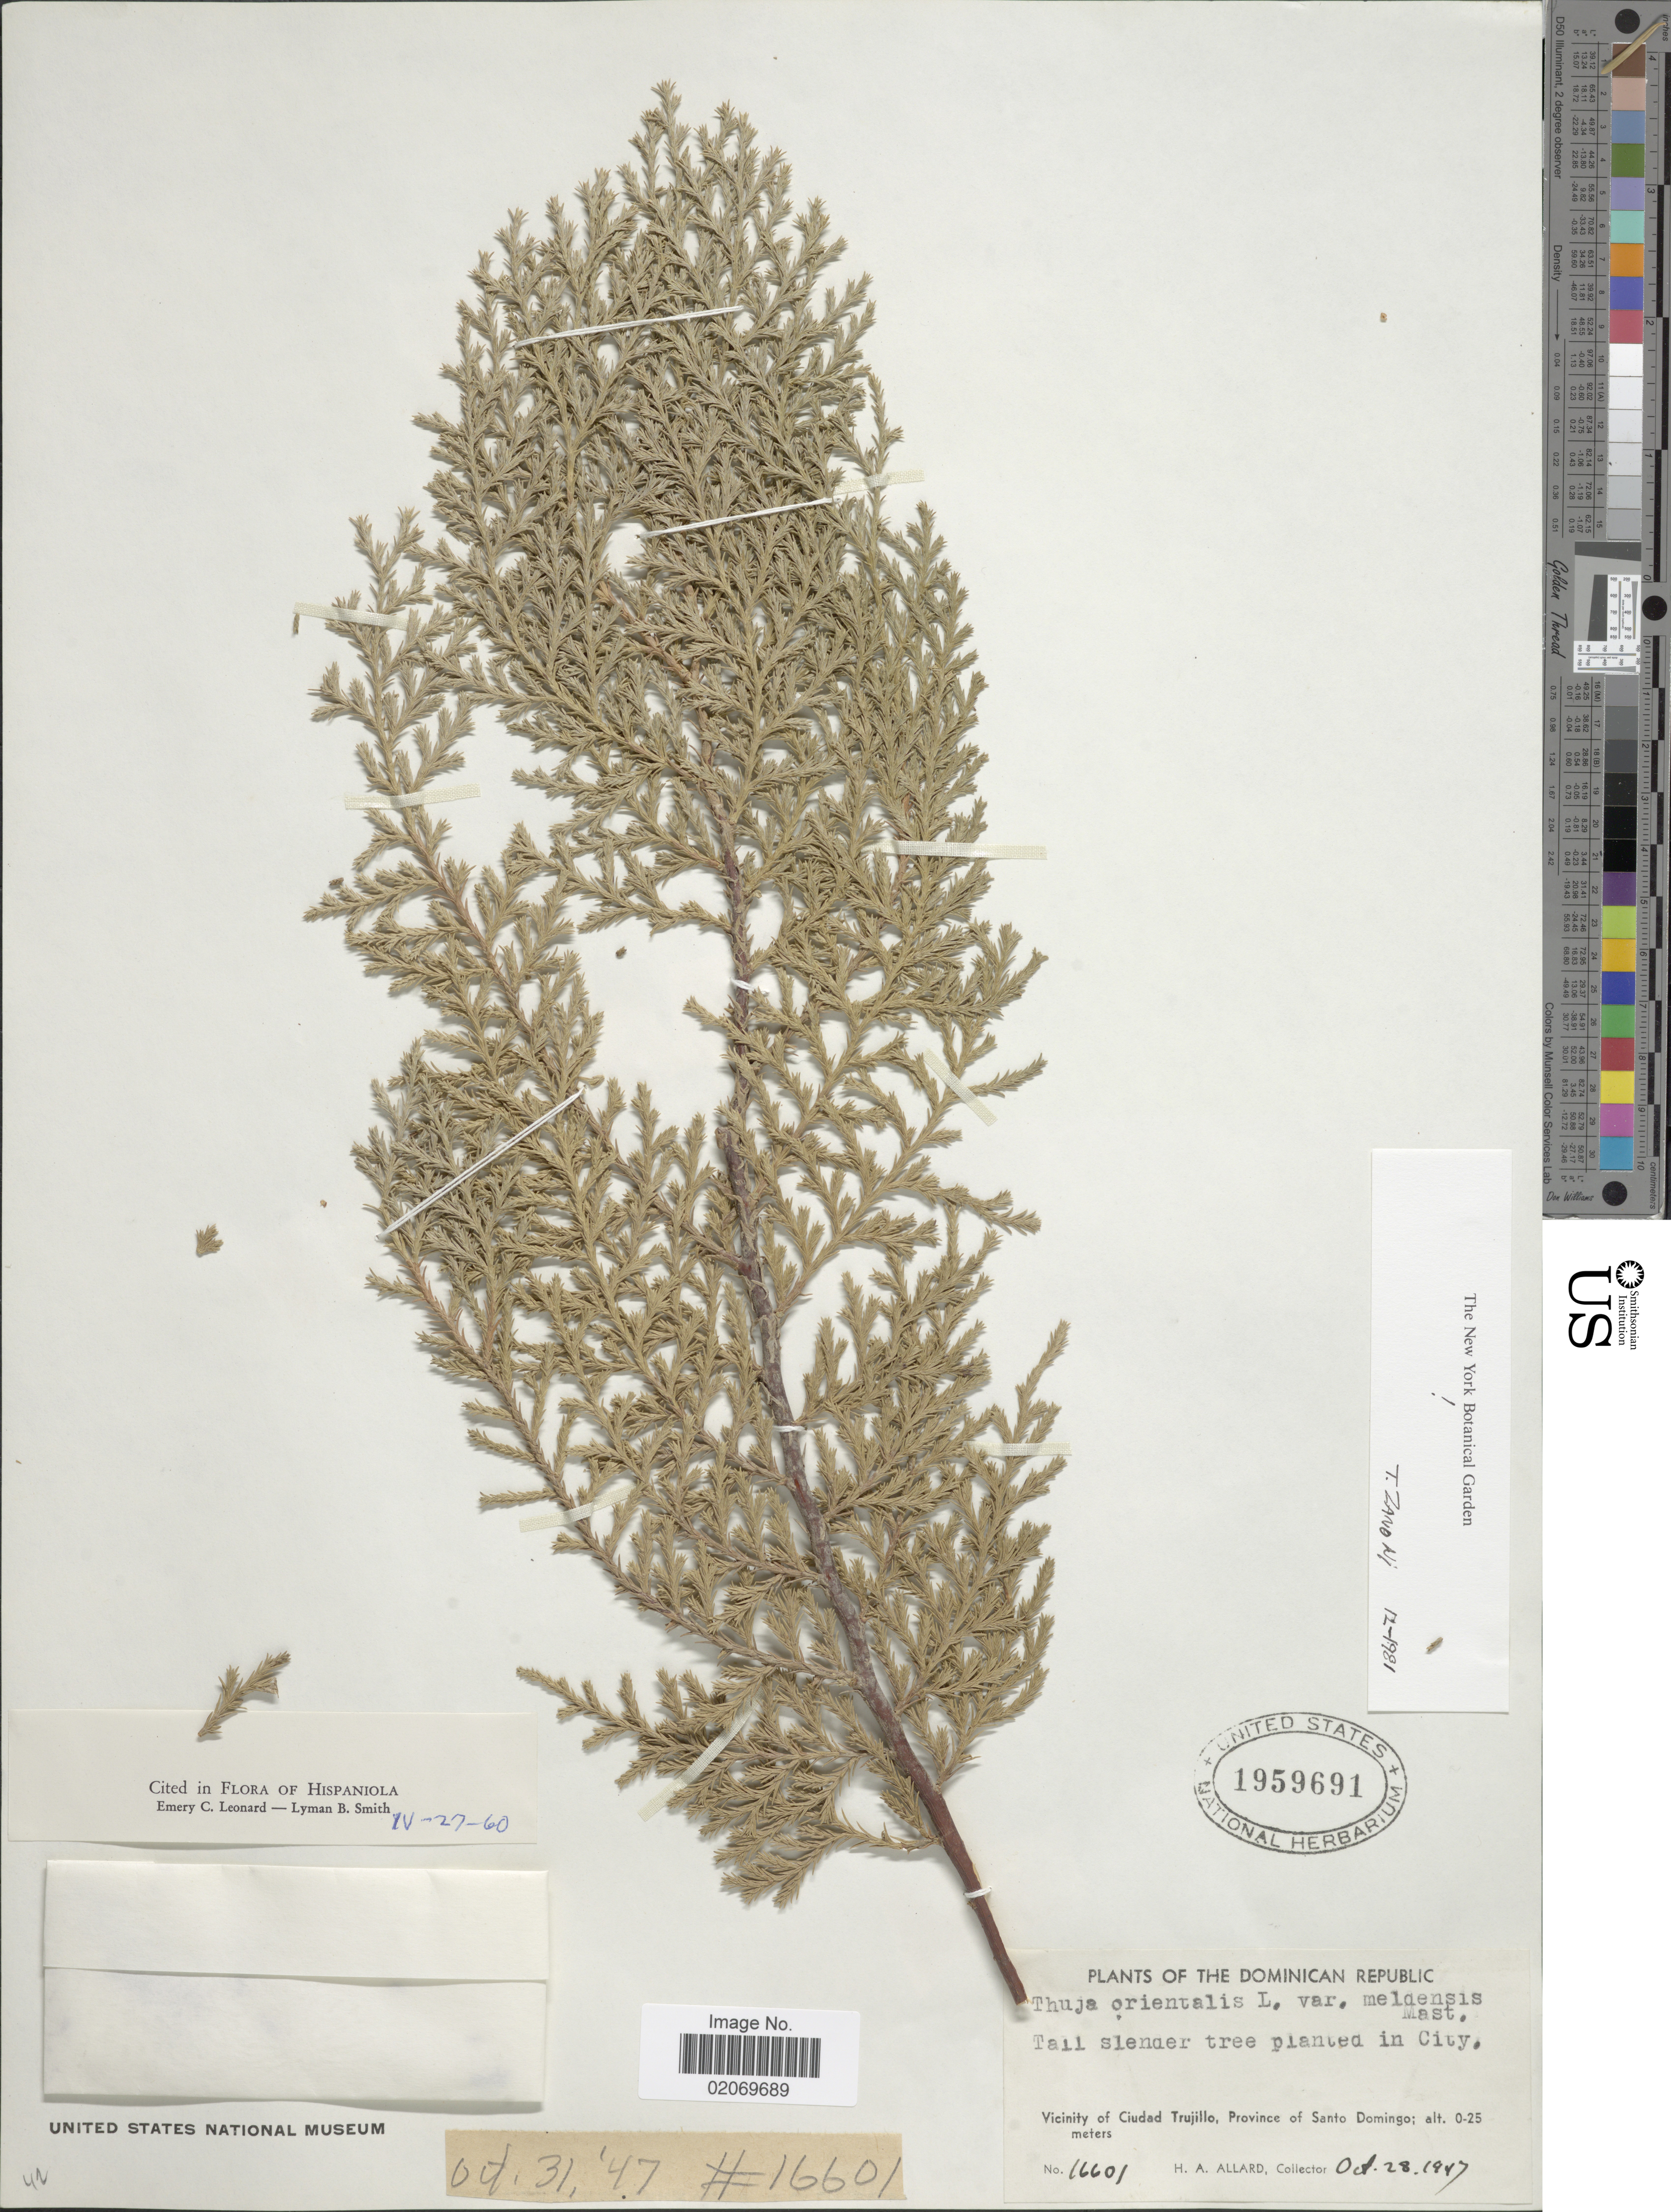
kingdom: Plantae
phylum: Tracheophyta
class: Pinopsida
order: Pinales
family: Cupressaceae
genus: Thuja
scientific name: Thuja orientalis var. meldensis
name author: Mast.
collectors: H. A. Allard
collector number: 16601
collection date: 1947-10-28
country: Dominican Republic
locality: Vicinity of Ciudad Trujillo, Province of Santo Domingo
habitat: planted in city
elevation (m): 0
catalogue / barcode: US 1959691